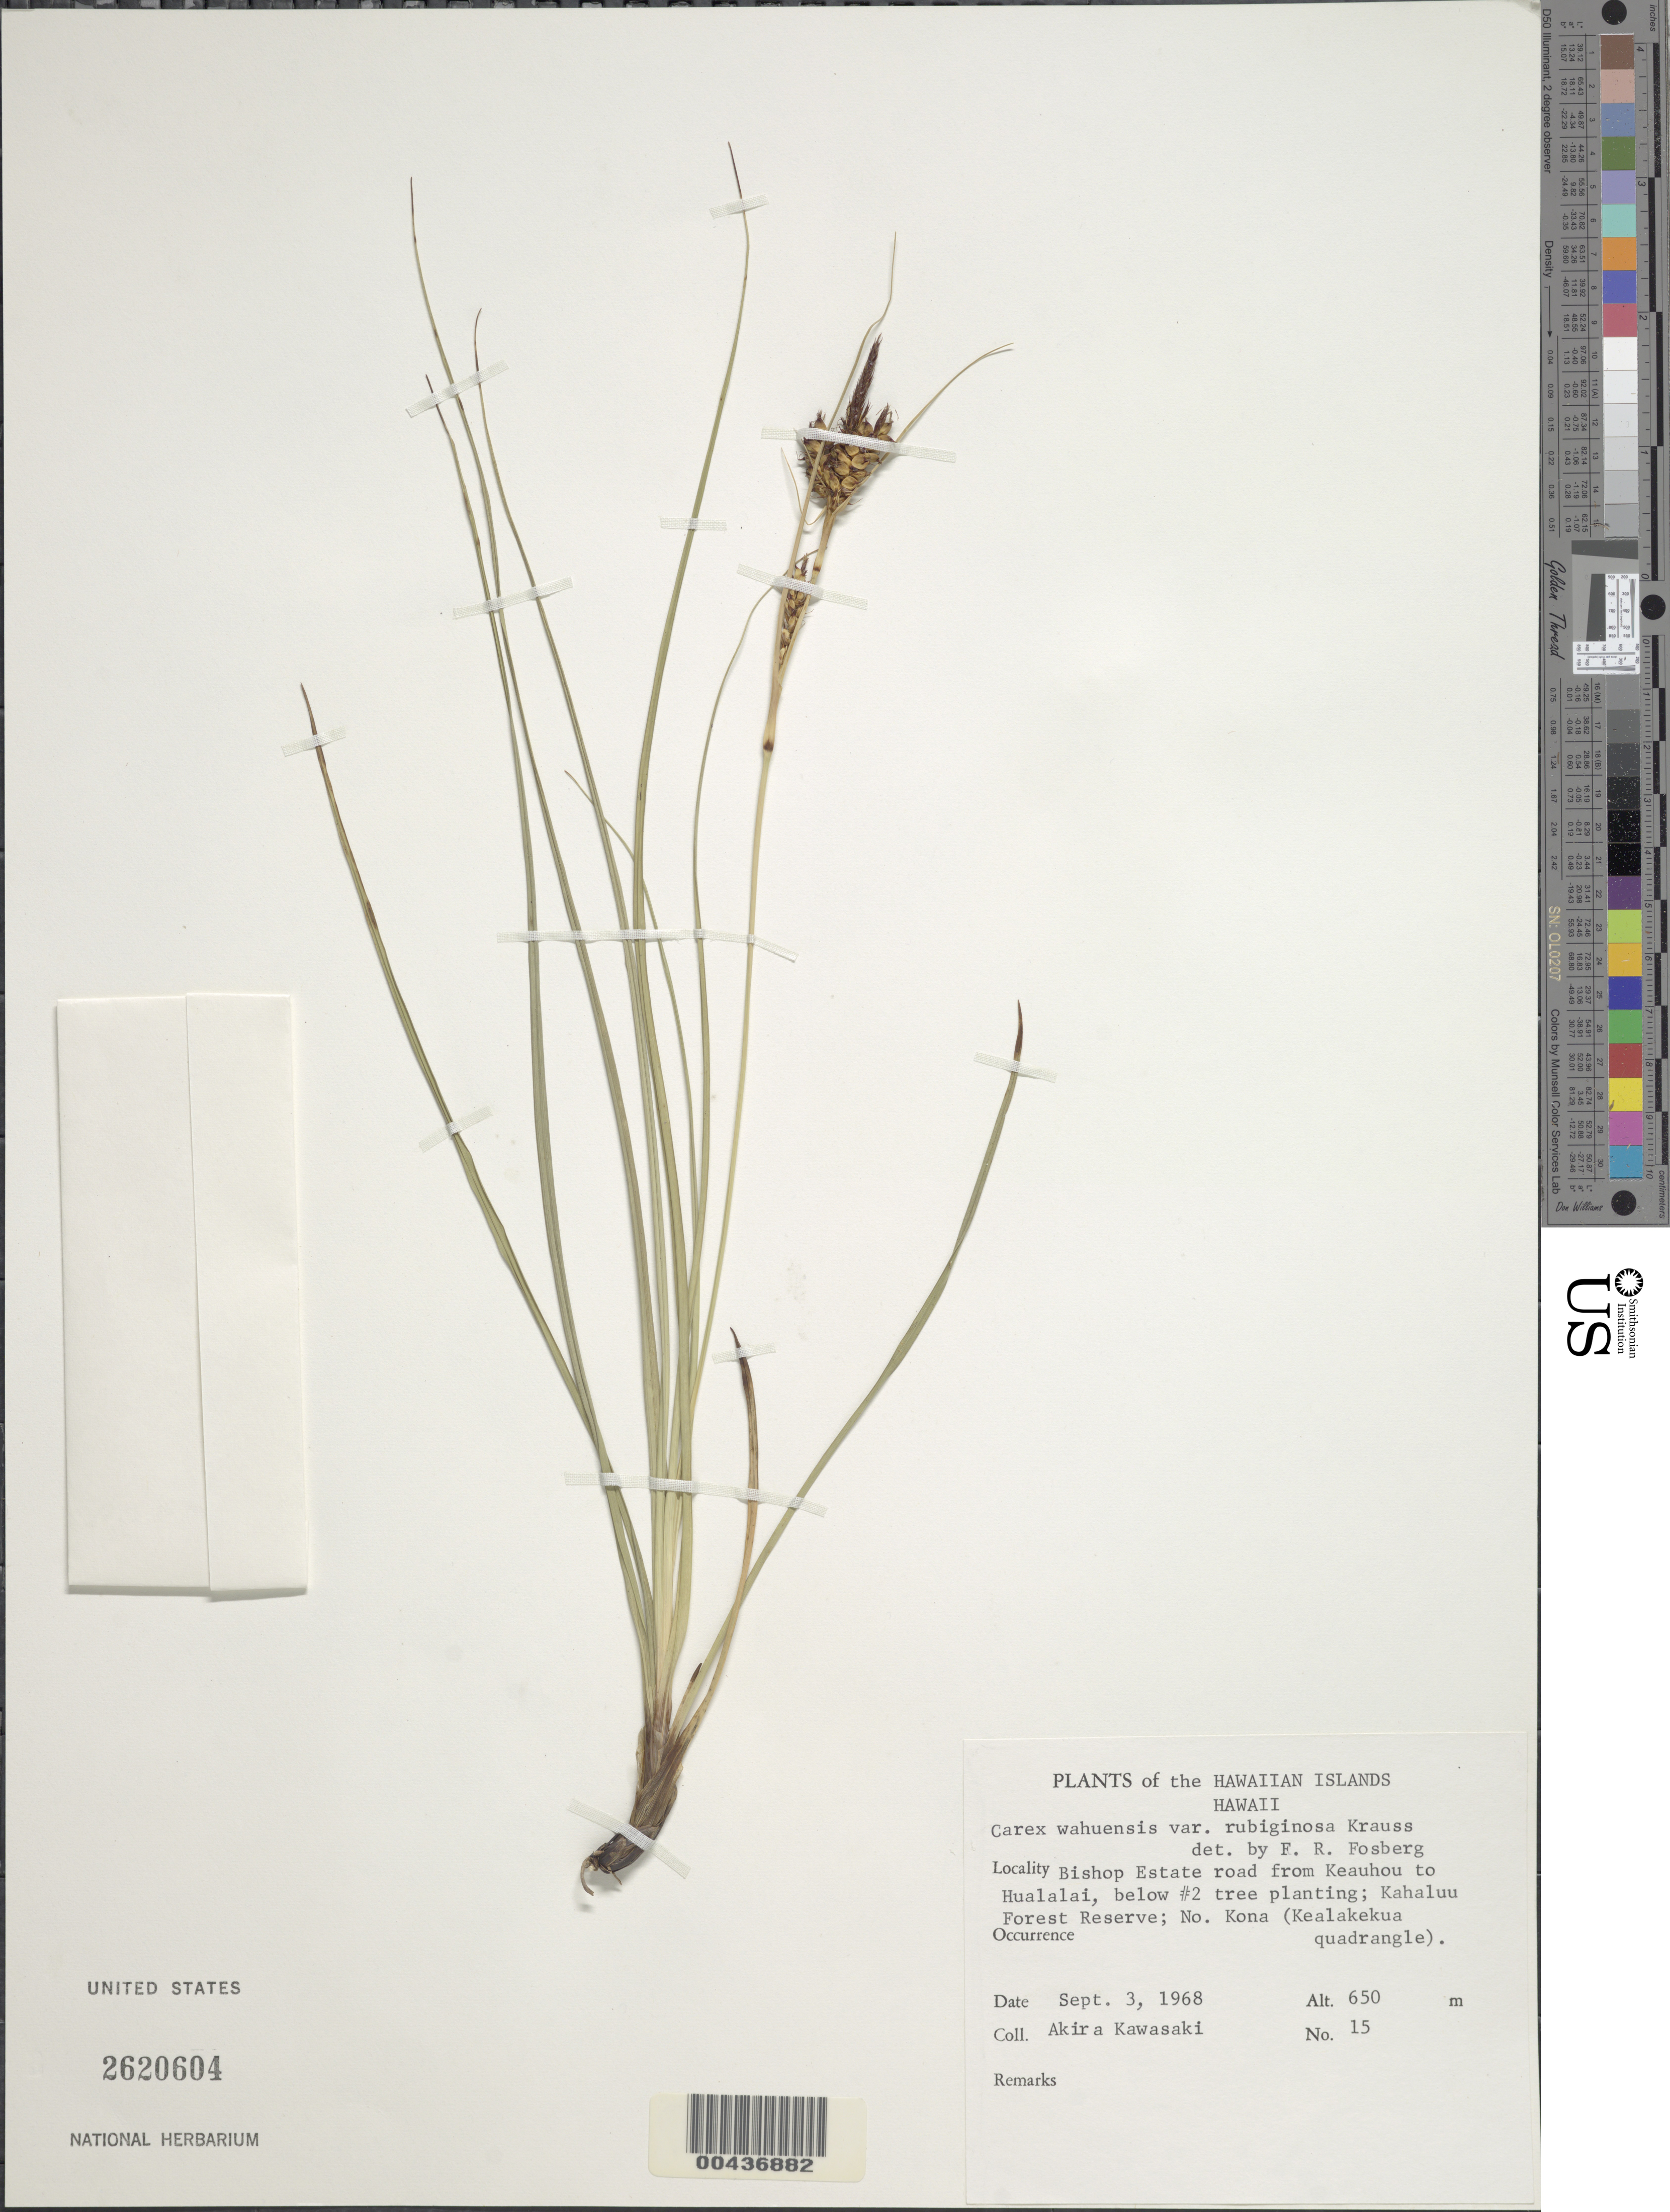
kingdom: Plantae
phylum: Tracheophyta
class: Liliopsida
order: Poales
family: Cyperaceae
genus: Carex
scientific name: Carex wahuensis subsp. rubiginosa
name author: (R.W. Krauss) T. Koyama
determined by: Fosberg, F. R.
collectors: A. Kawasaki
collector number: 15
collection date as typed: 3 Sep 1968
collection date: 1968-09-03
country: United States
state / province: Hawaii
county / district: Hawaii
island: Hawaii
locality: Bishop Estate road from Keauhou to Hualalai, Kahaluu Forest Reserve; North Kona (Kealakekua quadrangle),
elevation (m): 650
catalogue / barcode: US 2620604